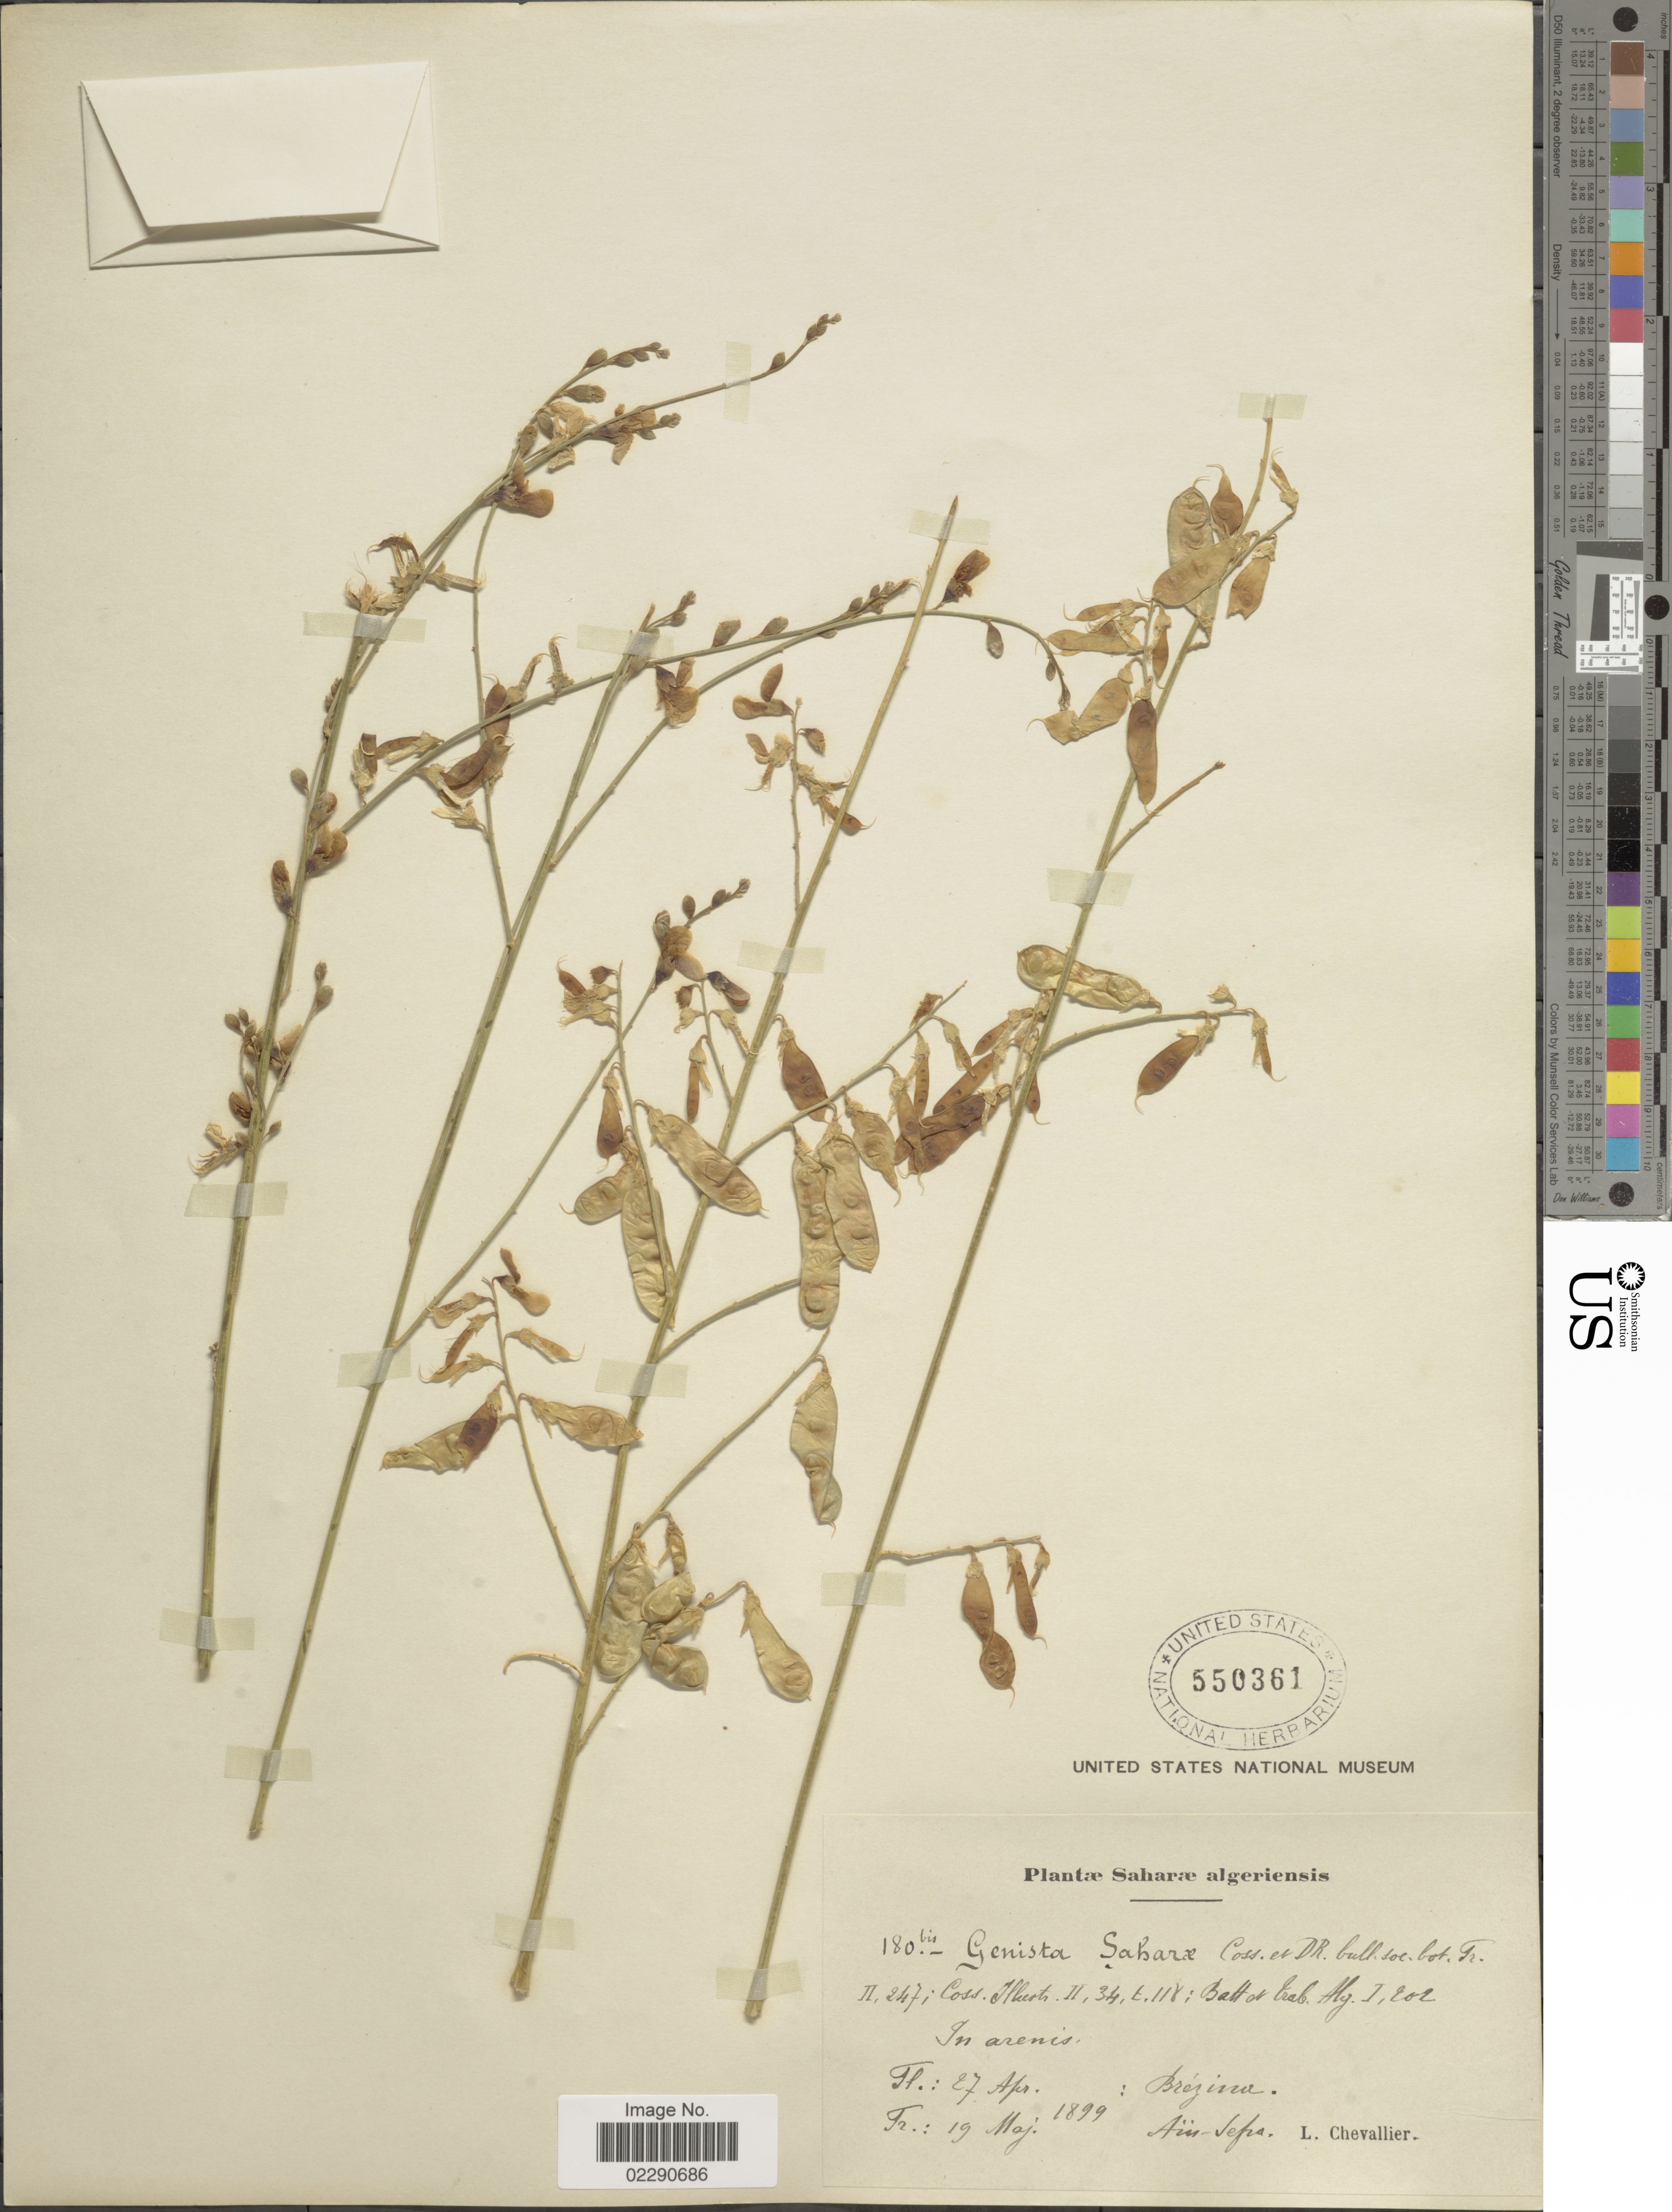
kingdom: Plantae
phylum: Tracheophyta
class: Magnoliopsida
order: Fabales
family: Fabaceae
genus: Calobota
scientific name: Calobota saharae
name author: (Coss. & Durieu) Boatwr. & B.-E. van Wyk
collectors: L. Chevallier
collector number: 180bis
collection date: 1899-04-27/1899-05-19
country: Algeria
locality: Saharae Algeriensis, Brezirra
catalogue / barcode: US 550361